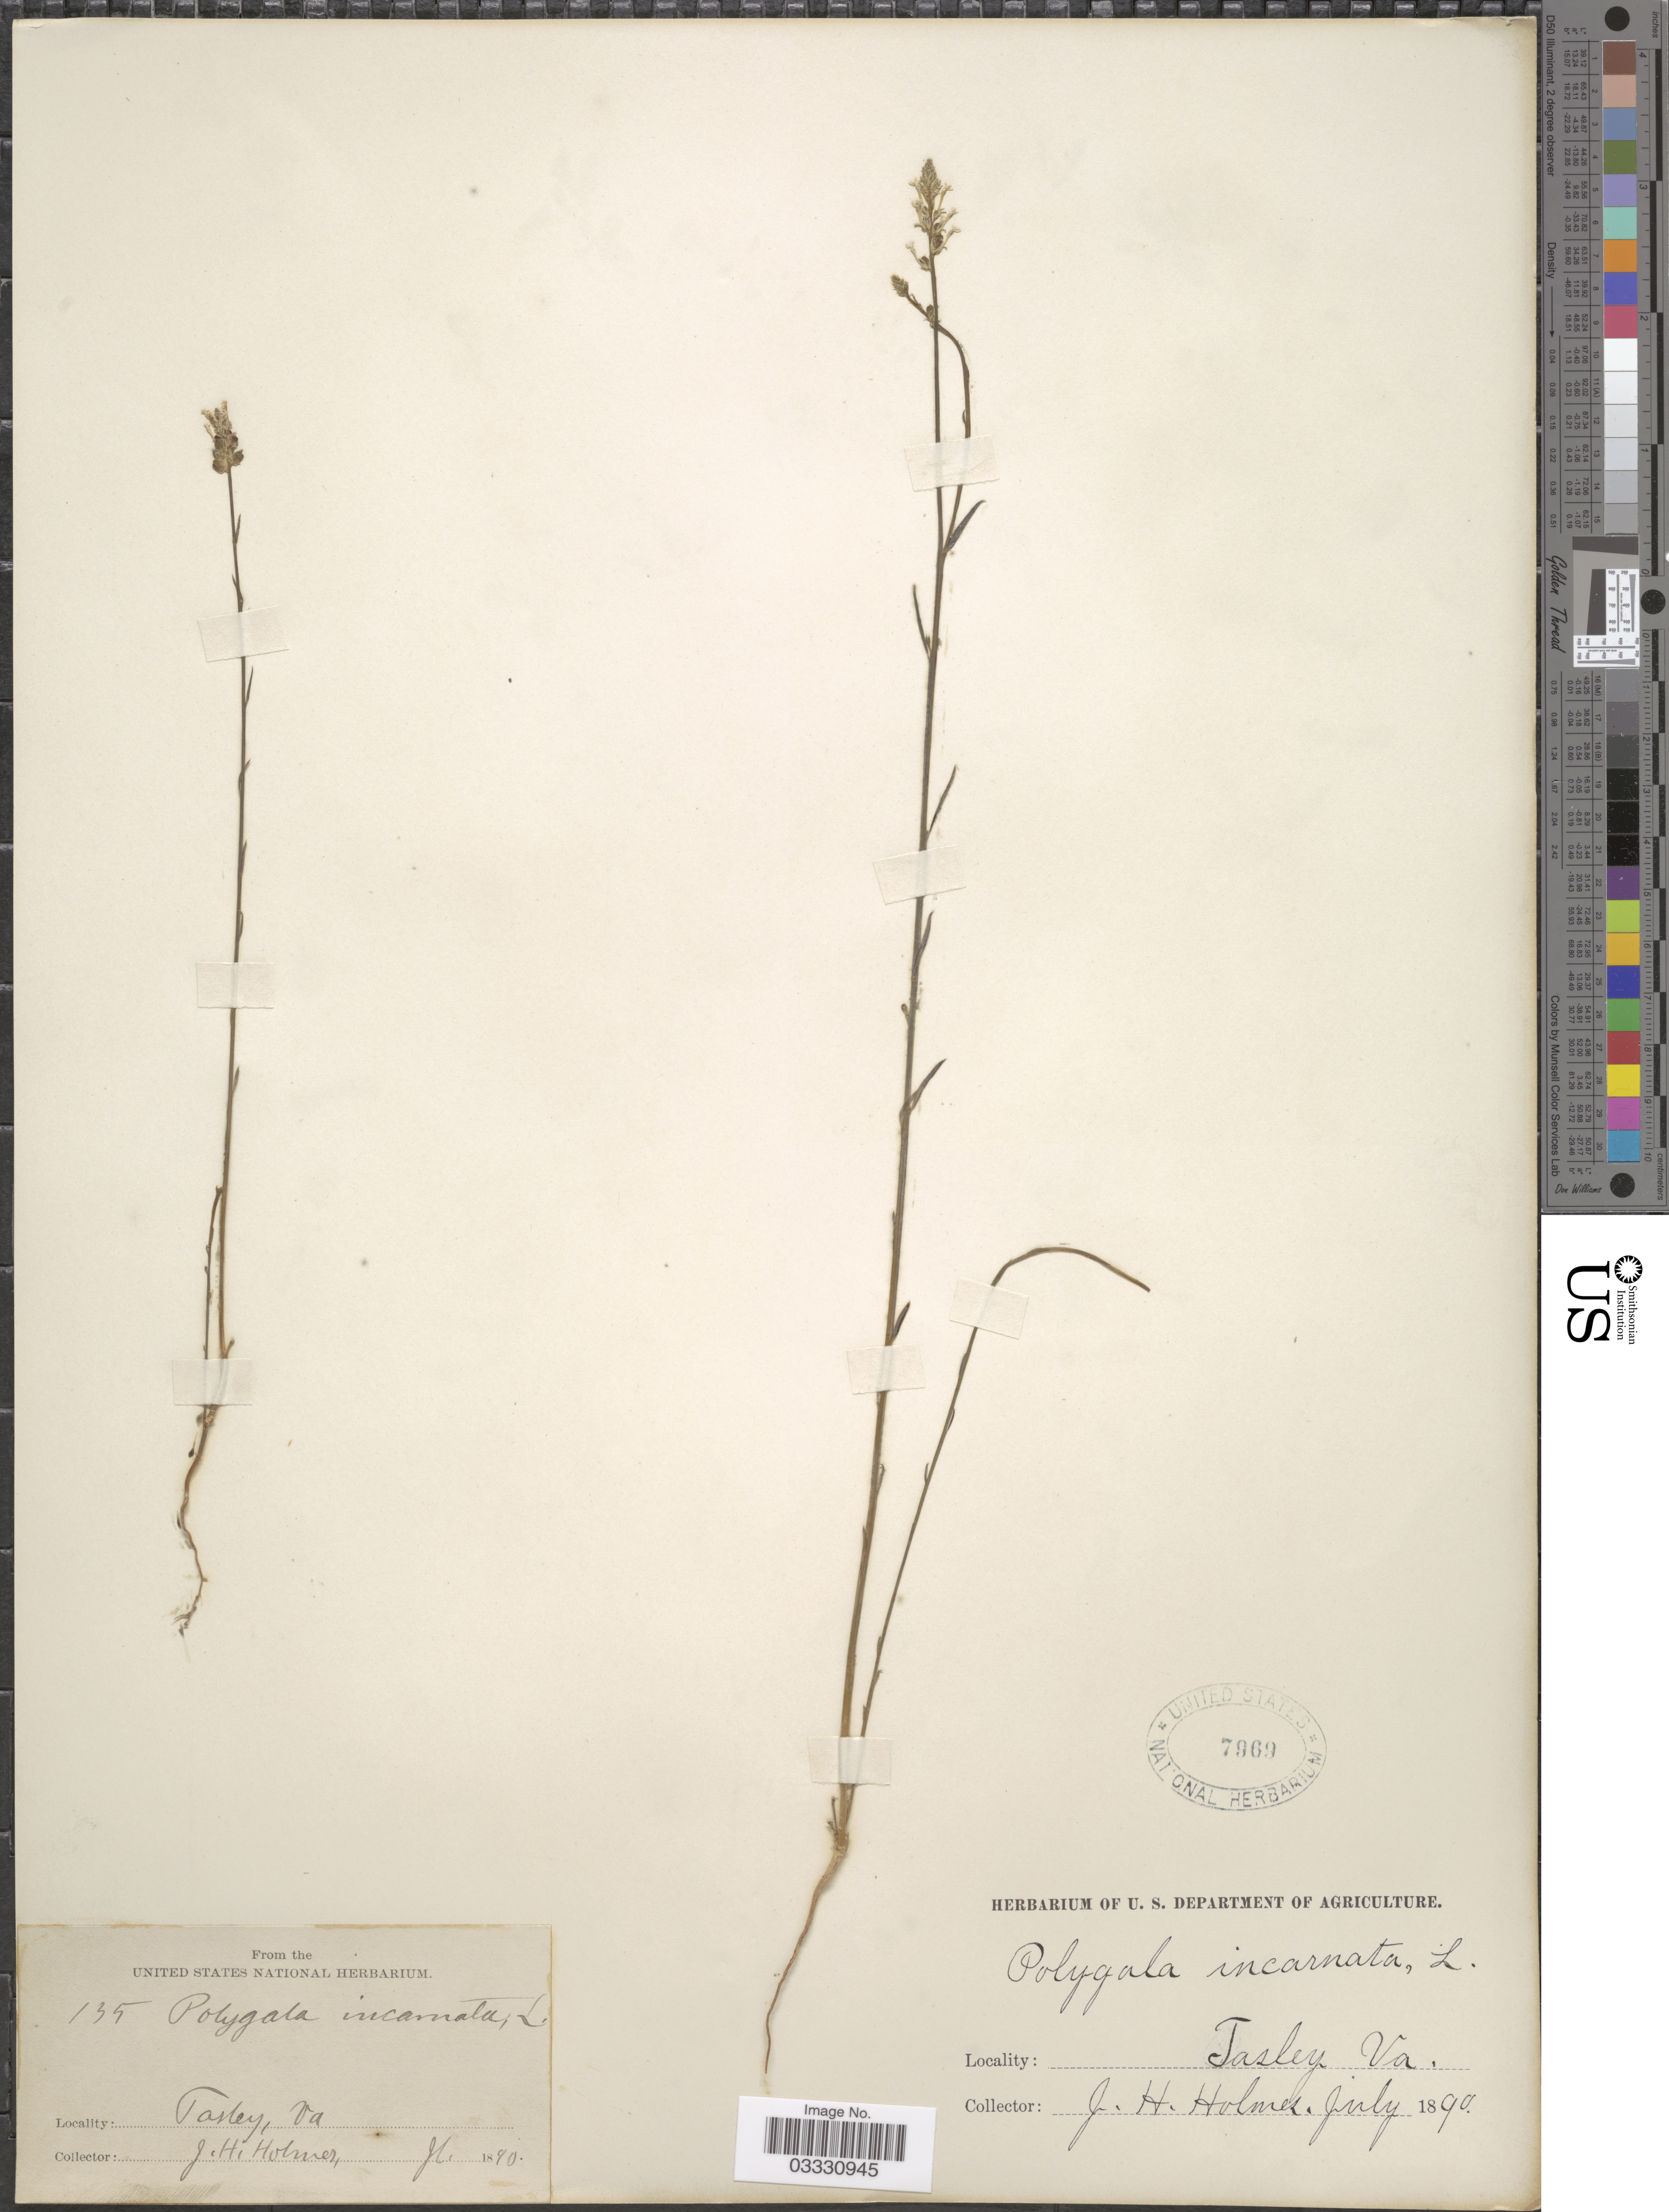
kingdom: Plantae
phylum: Tracheophyta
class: Magnoliopsida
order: Fabales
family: Polygalaceae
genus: Polygala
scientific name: Polygala incarnata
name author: L.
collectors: J. Holmes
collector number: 135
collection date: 1890-07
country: United States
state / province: Virginia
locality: Tasley.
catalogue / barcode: US 7969